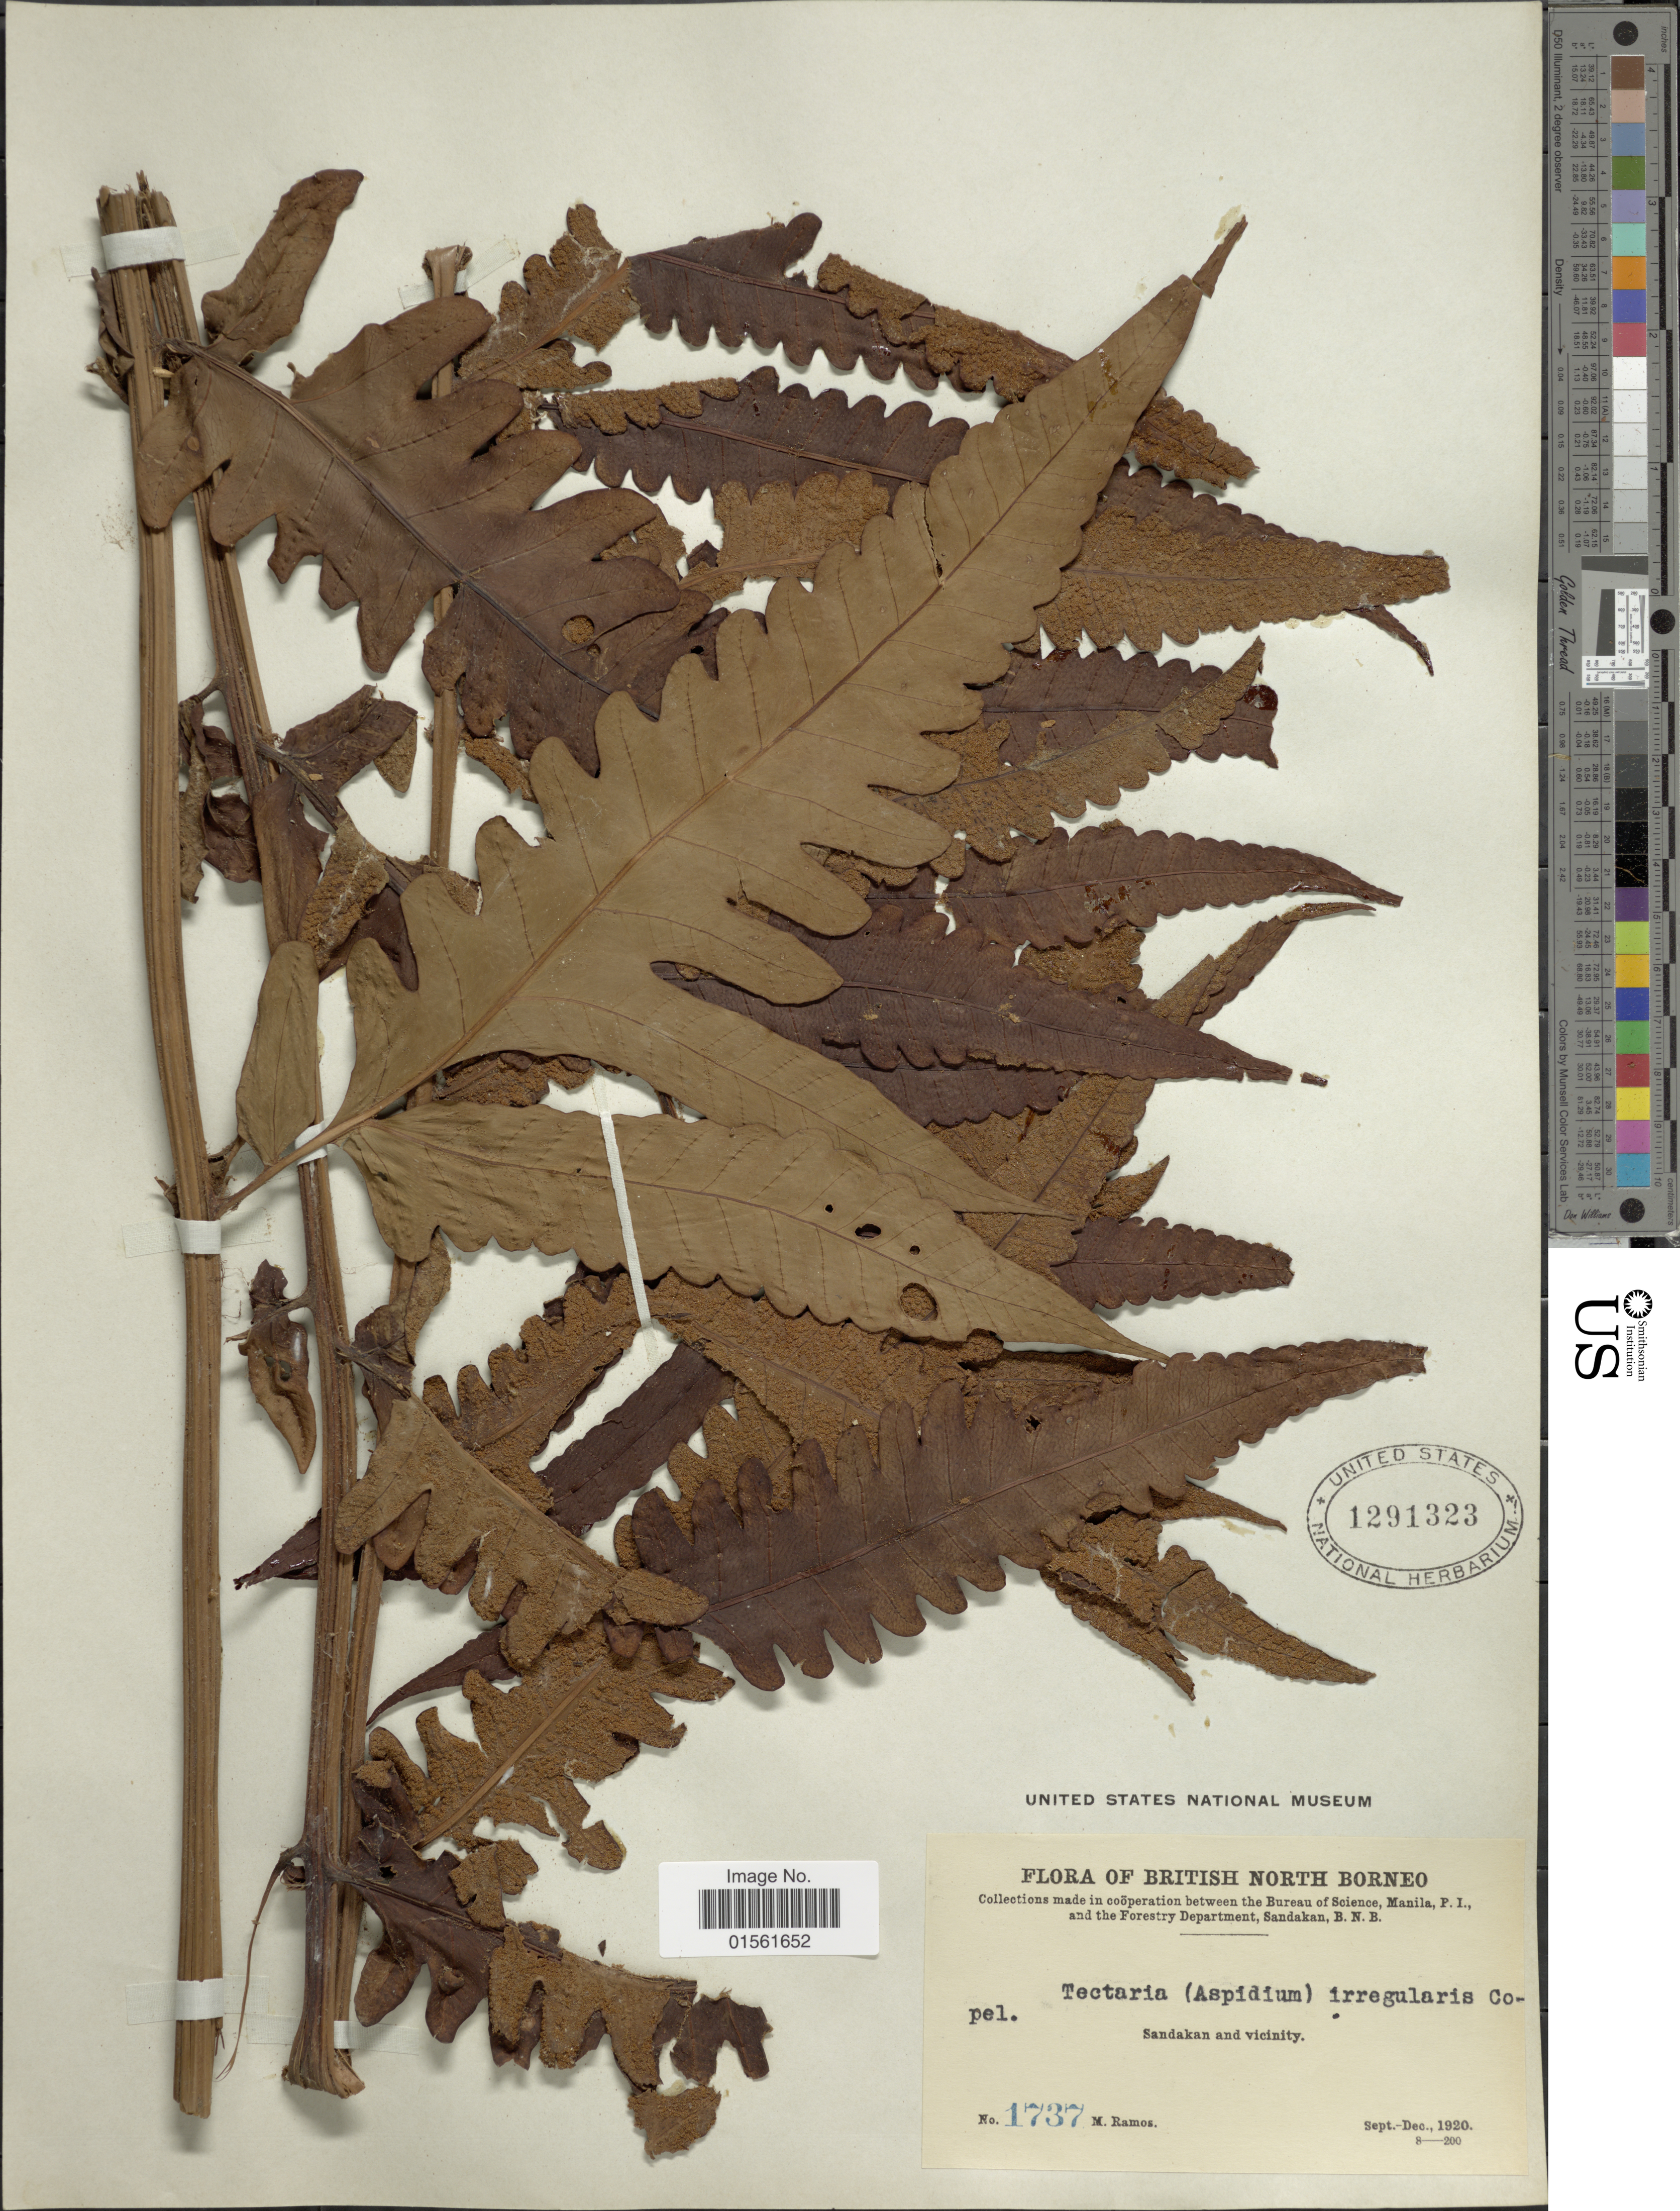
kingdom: Plantae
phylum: Tracheophyta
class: Polypodiopsida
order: Polypodiales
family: Dryopteridaceae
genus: Pleocnemia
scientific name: Pleocnemia irregularis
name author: (C. Presl) Holttum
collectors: M. Ramos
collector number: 1737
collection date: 1920-09/1920-12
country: Malaysia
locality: British North Borneo, Sandakan and vicinity.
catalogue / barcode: US 1291323